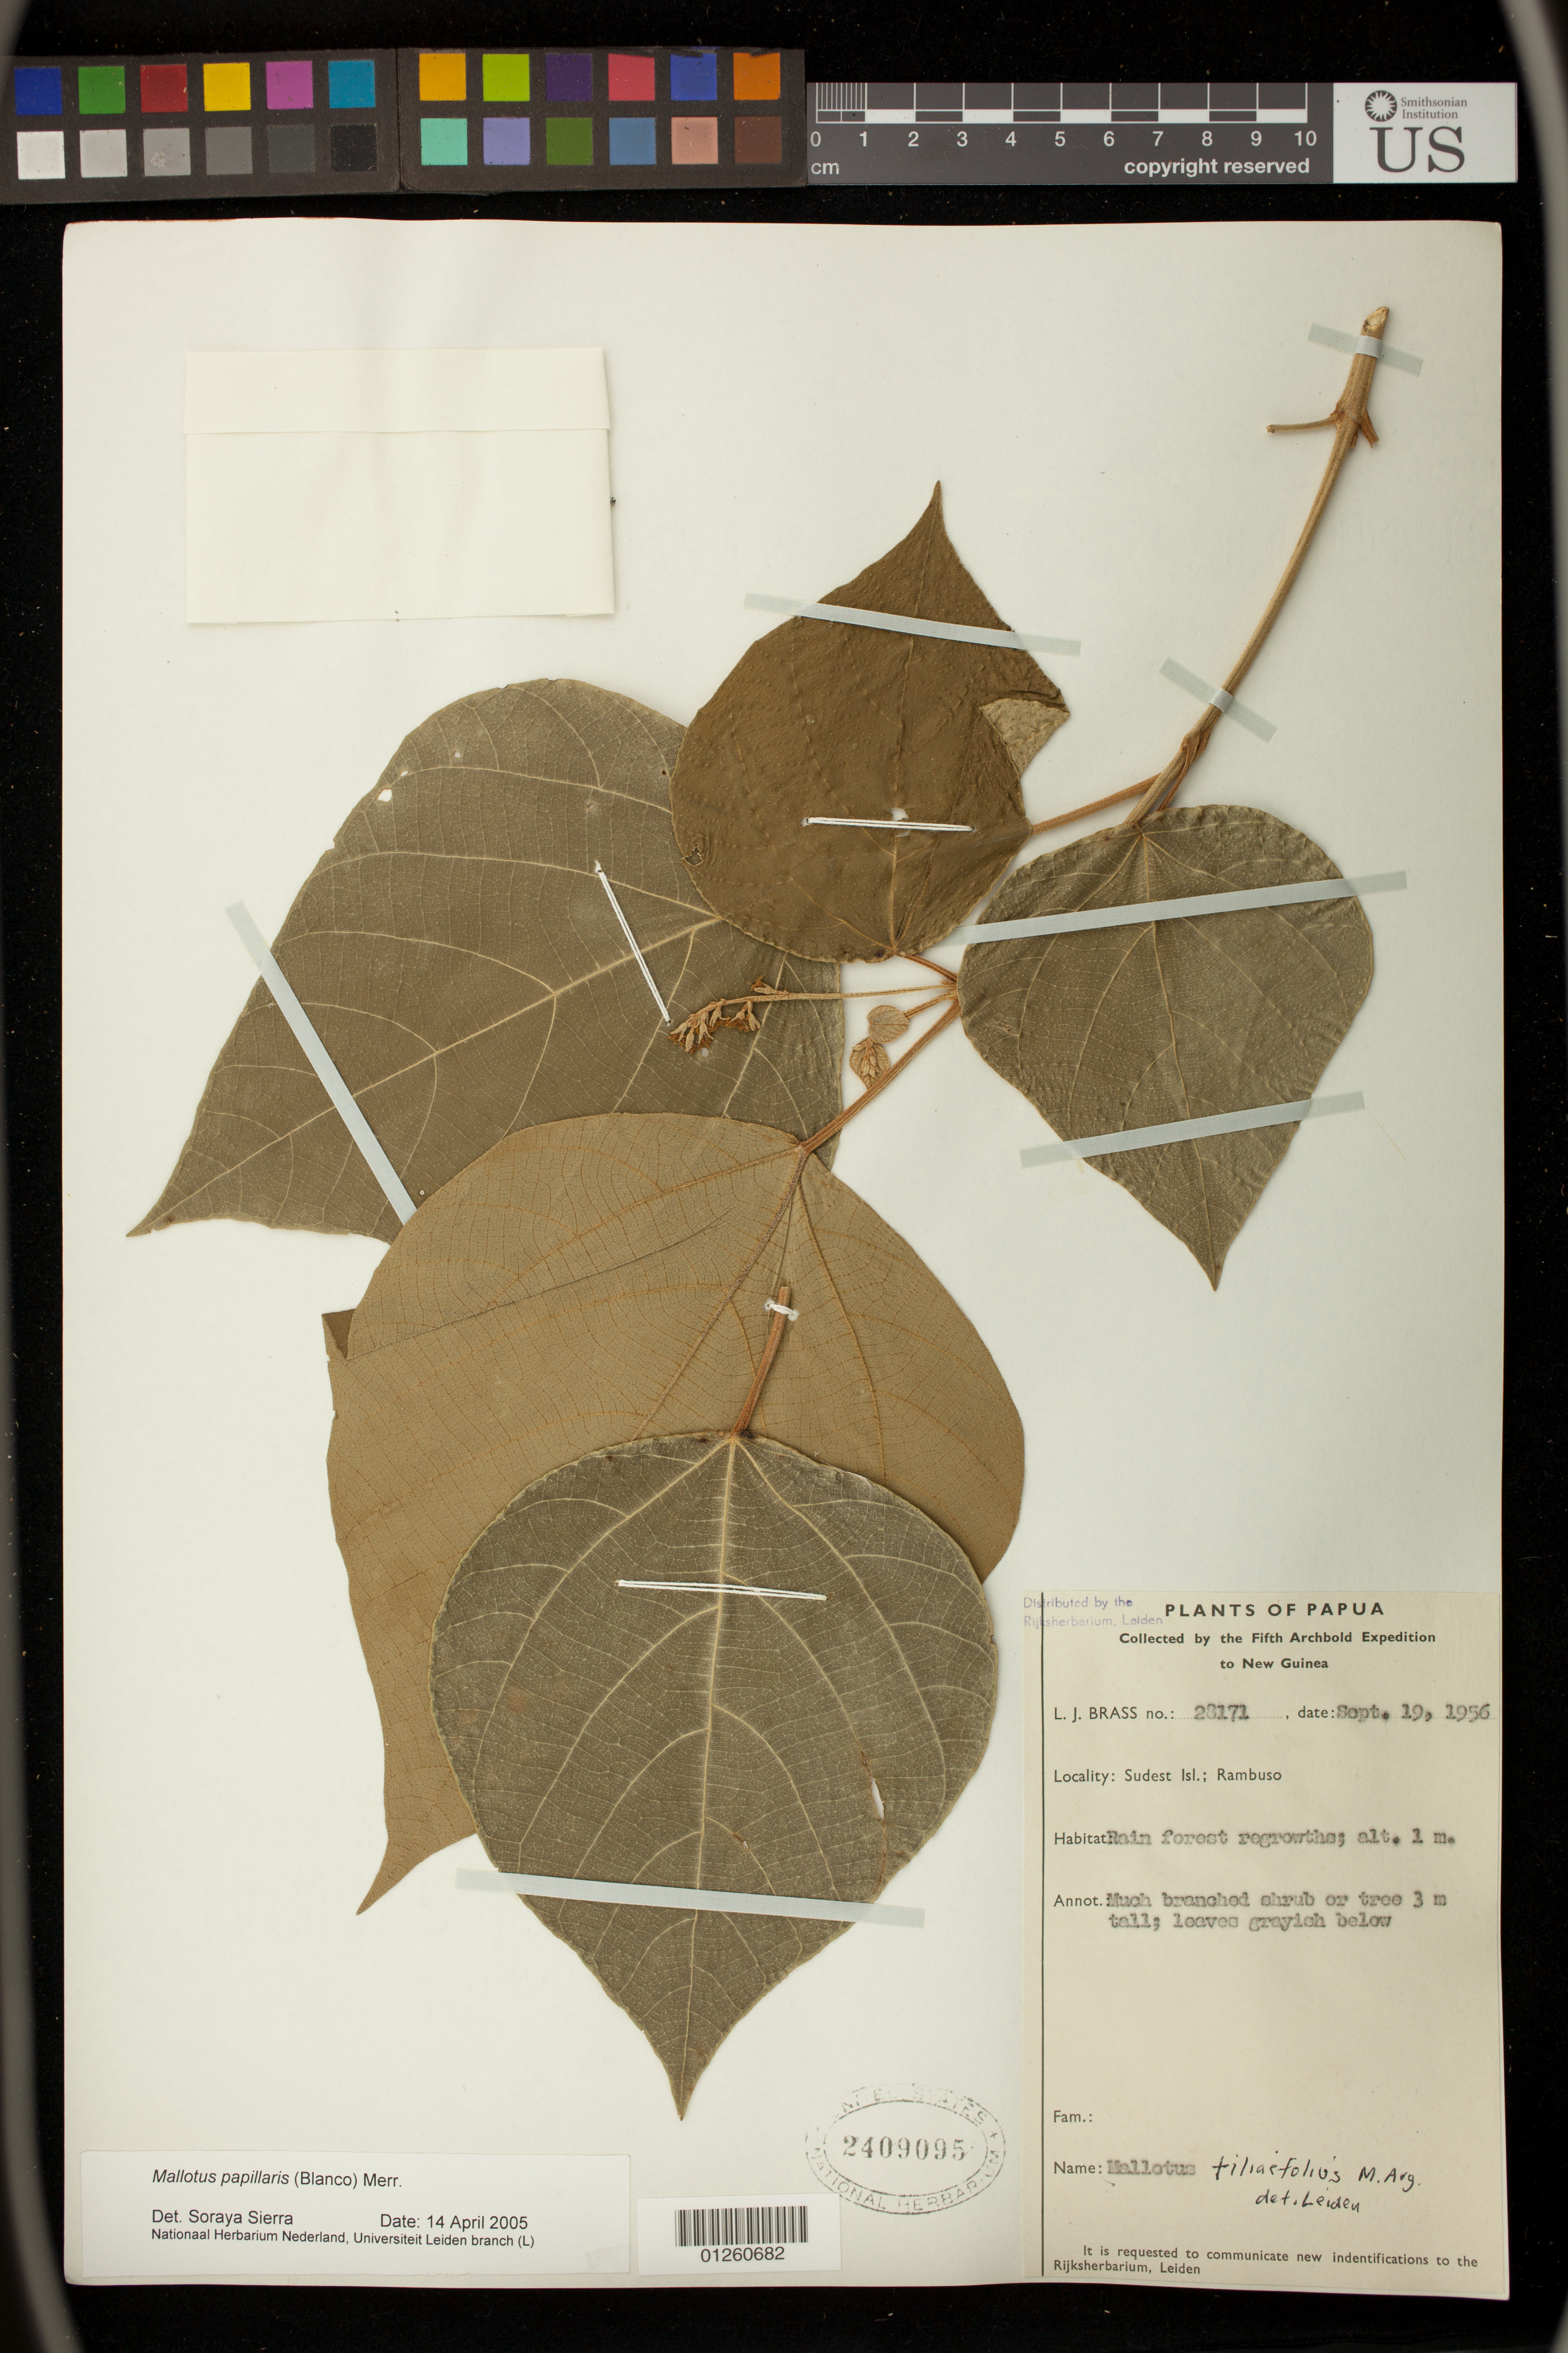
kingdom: Plantae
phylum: Tracheophyta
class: Magnoliopsida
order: Malpighiales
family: Euphorbiaceae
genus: Mallotus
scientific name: Mallotus papillaris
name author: (Blanco) Merr.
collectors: L. J. Brass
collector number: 28171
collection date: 1956-09-19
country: Papua New Guinea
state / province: Milne Bay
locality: Sudest Isl.; Rambuso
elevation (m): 1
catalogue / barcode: US 2409095